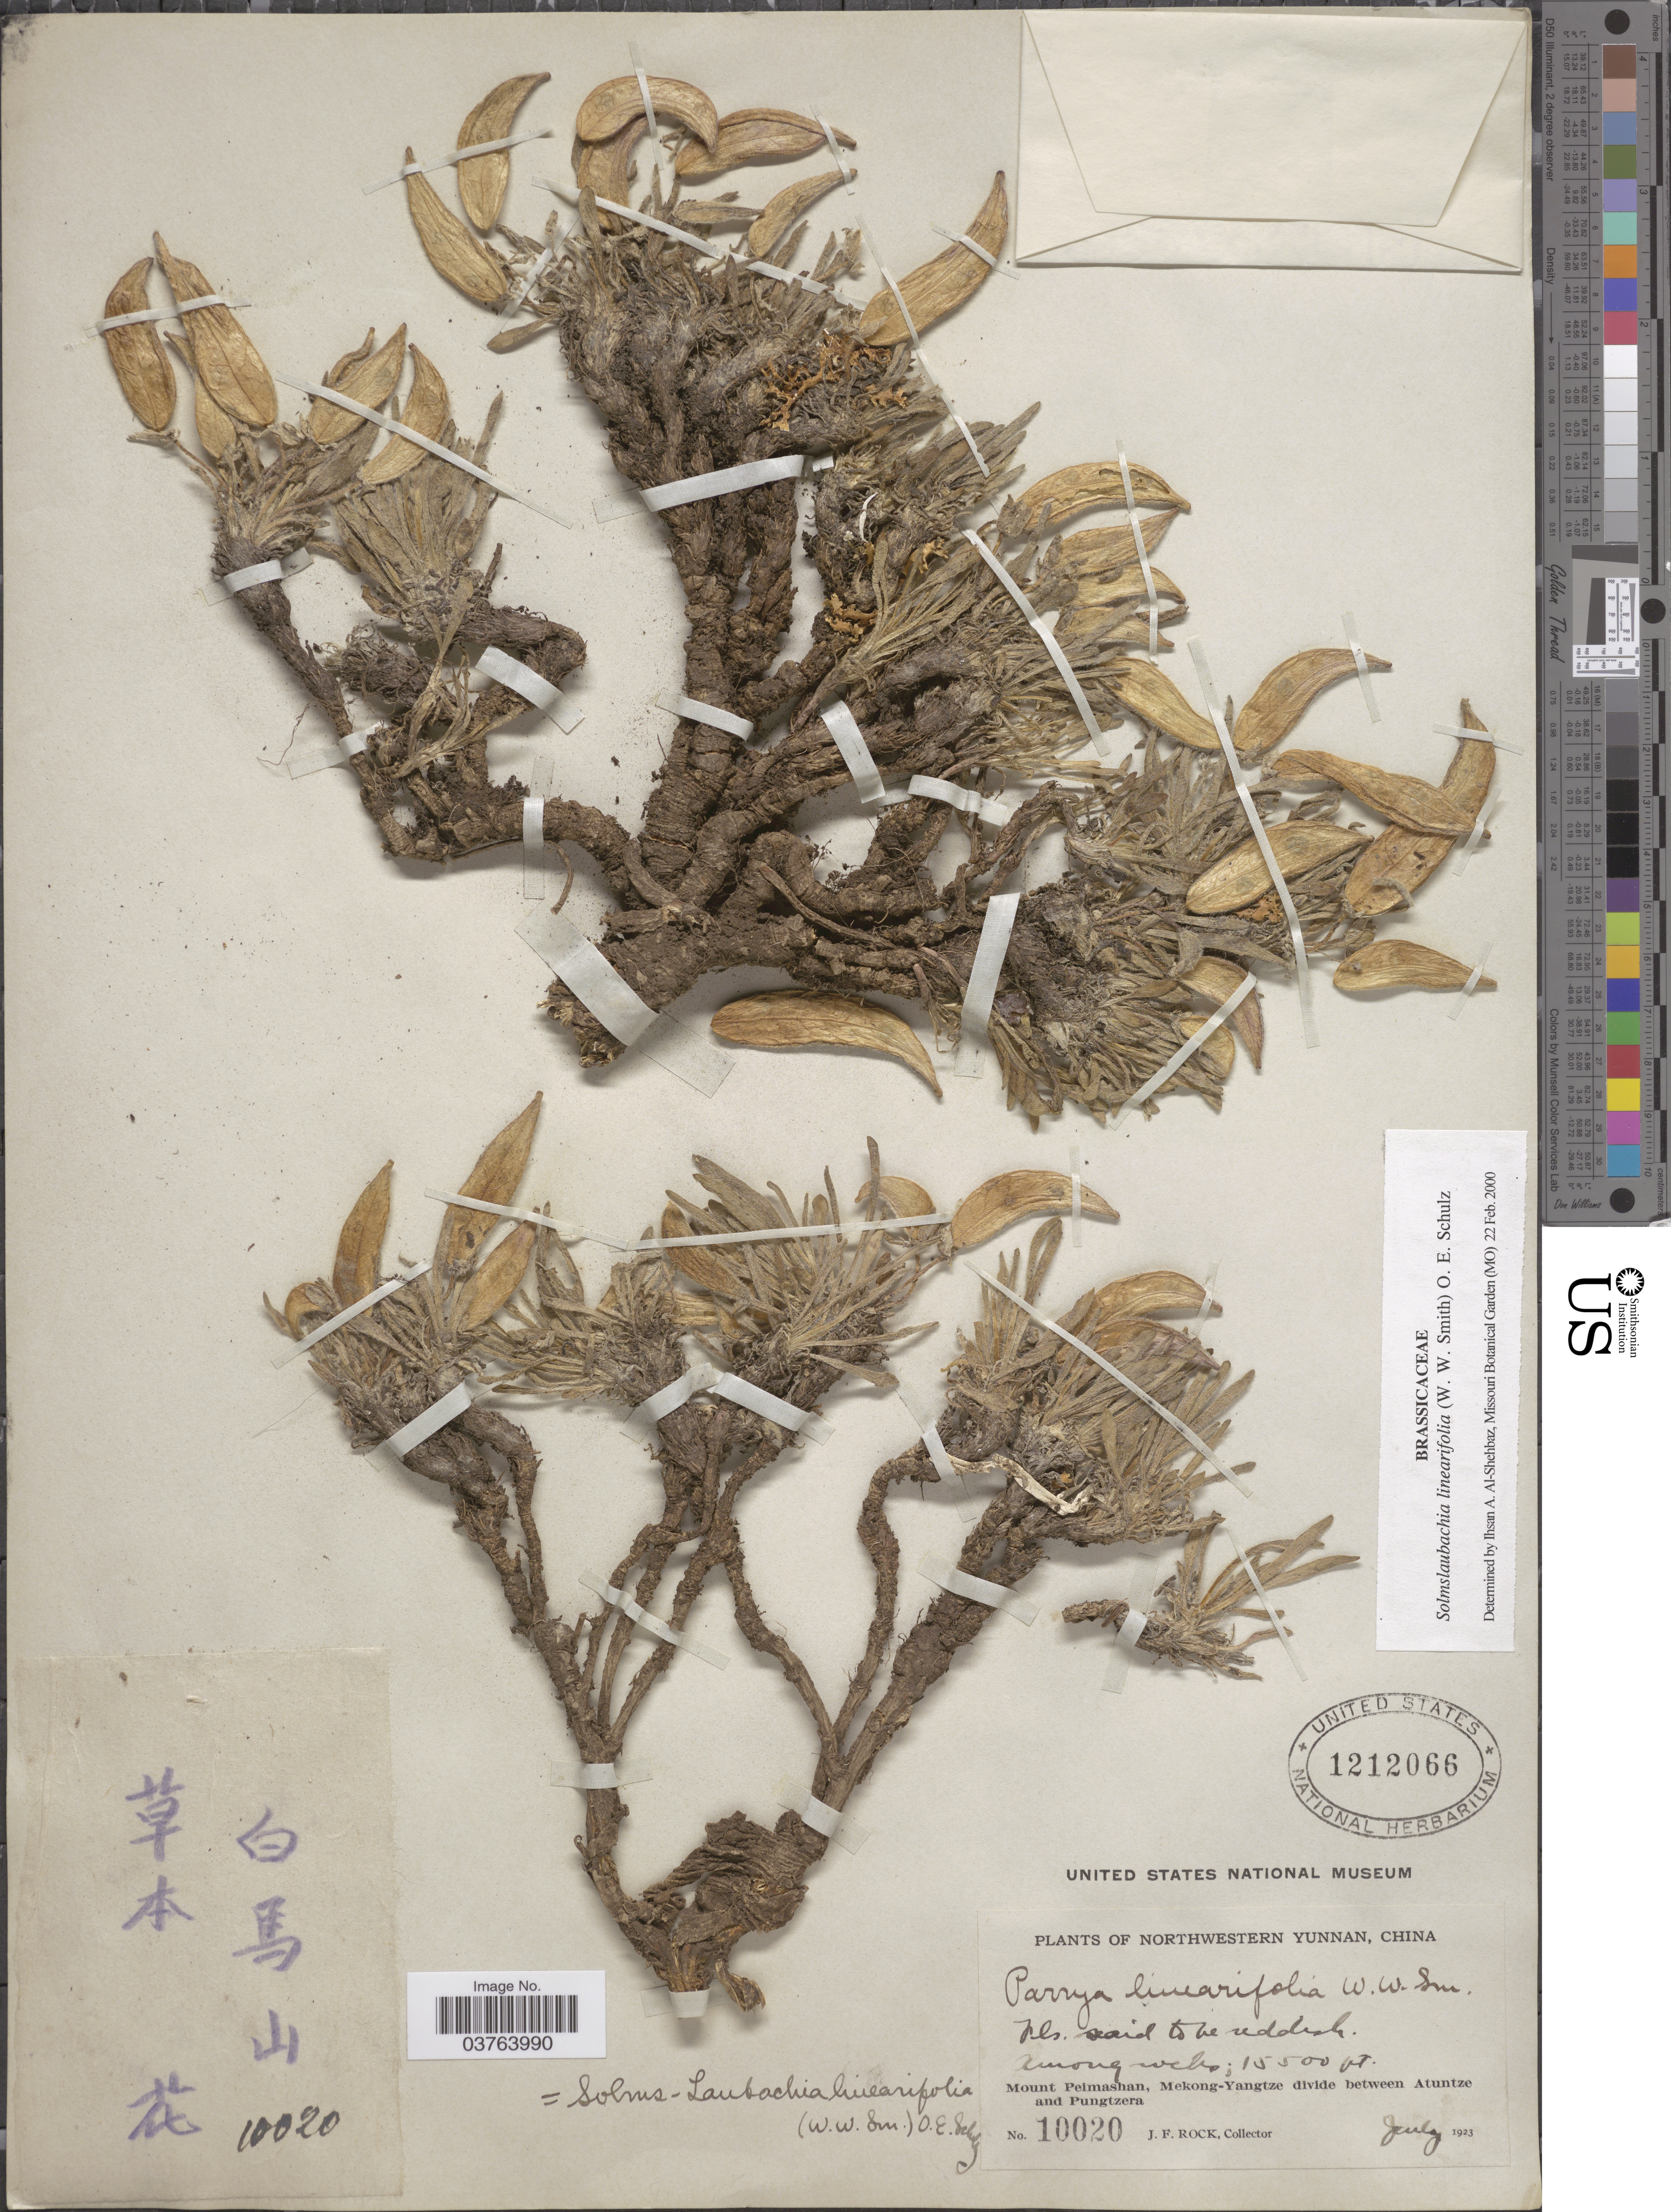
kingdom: Plantae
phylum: Tracheophyta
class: Magnoliopsida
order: Brassicales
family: Brassicaceae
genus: Solms-Laubachia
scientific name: Solms-laubachia linearifolia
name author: (W.W. Sm.) O.E. Schulz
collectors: J. Rock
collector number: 10020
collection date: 1923-07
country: China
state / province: Yunnan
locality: Northwestern Yunnan. Mount Peimashan, Mekong-Yangtze divide between Atuntze and Pungtzera.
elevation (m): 4724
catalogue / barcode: US 1212066